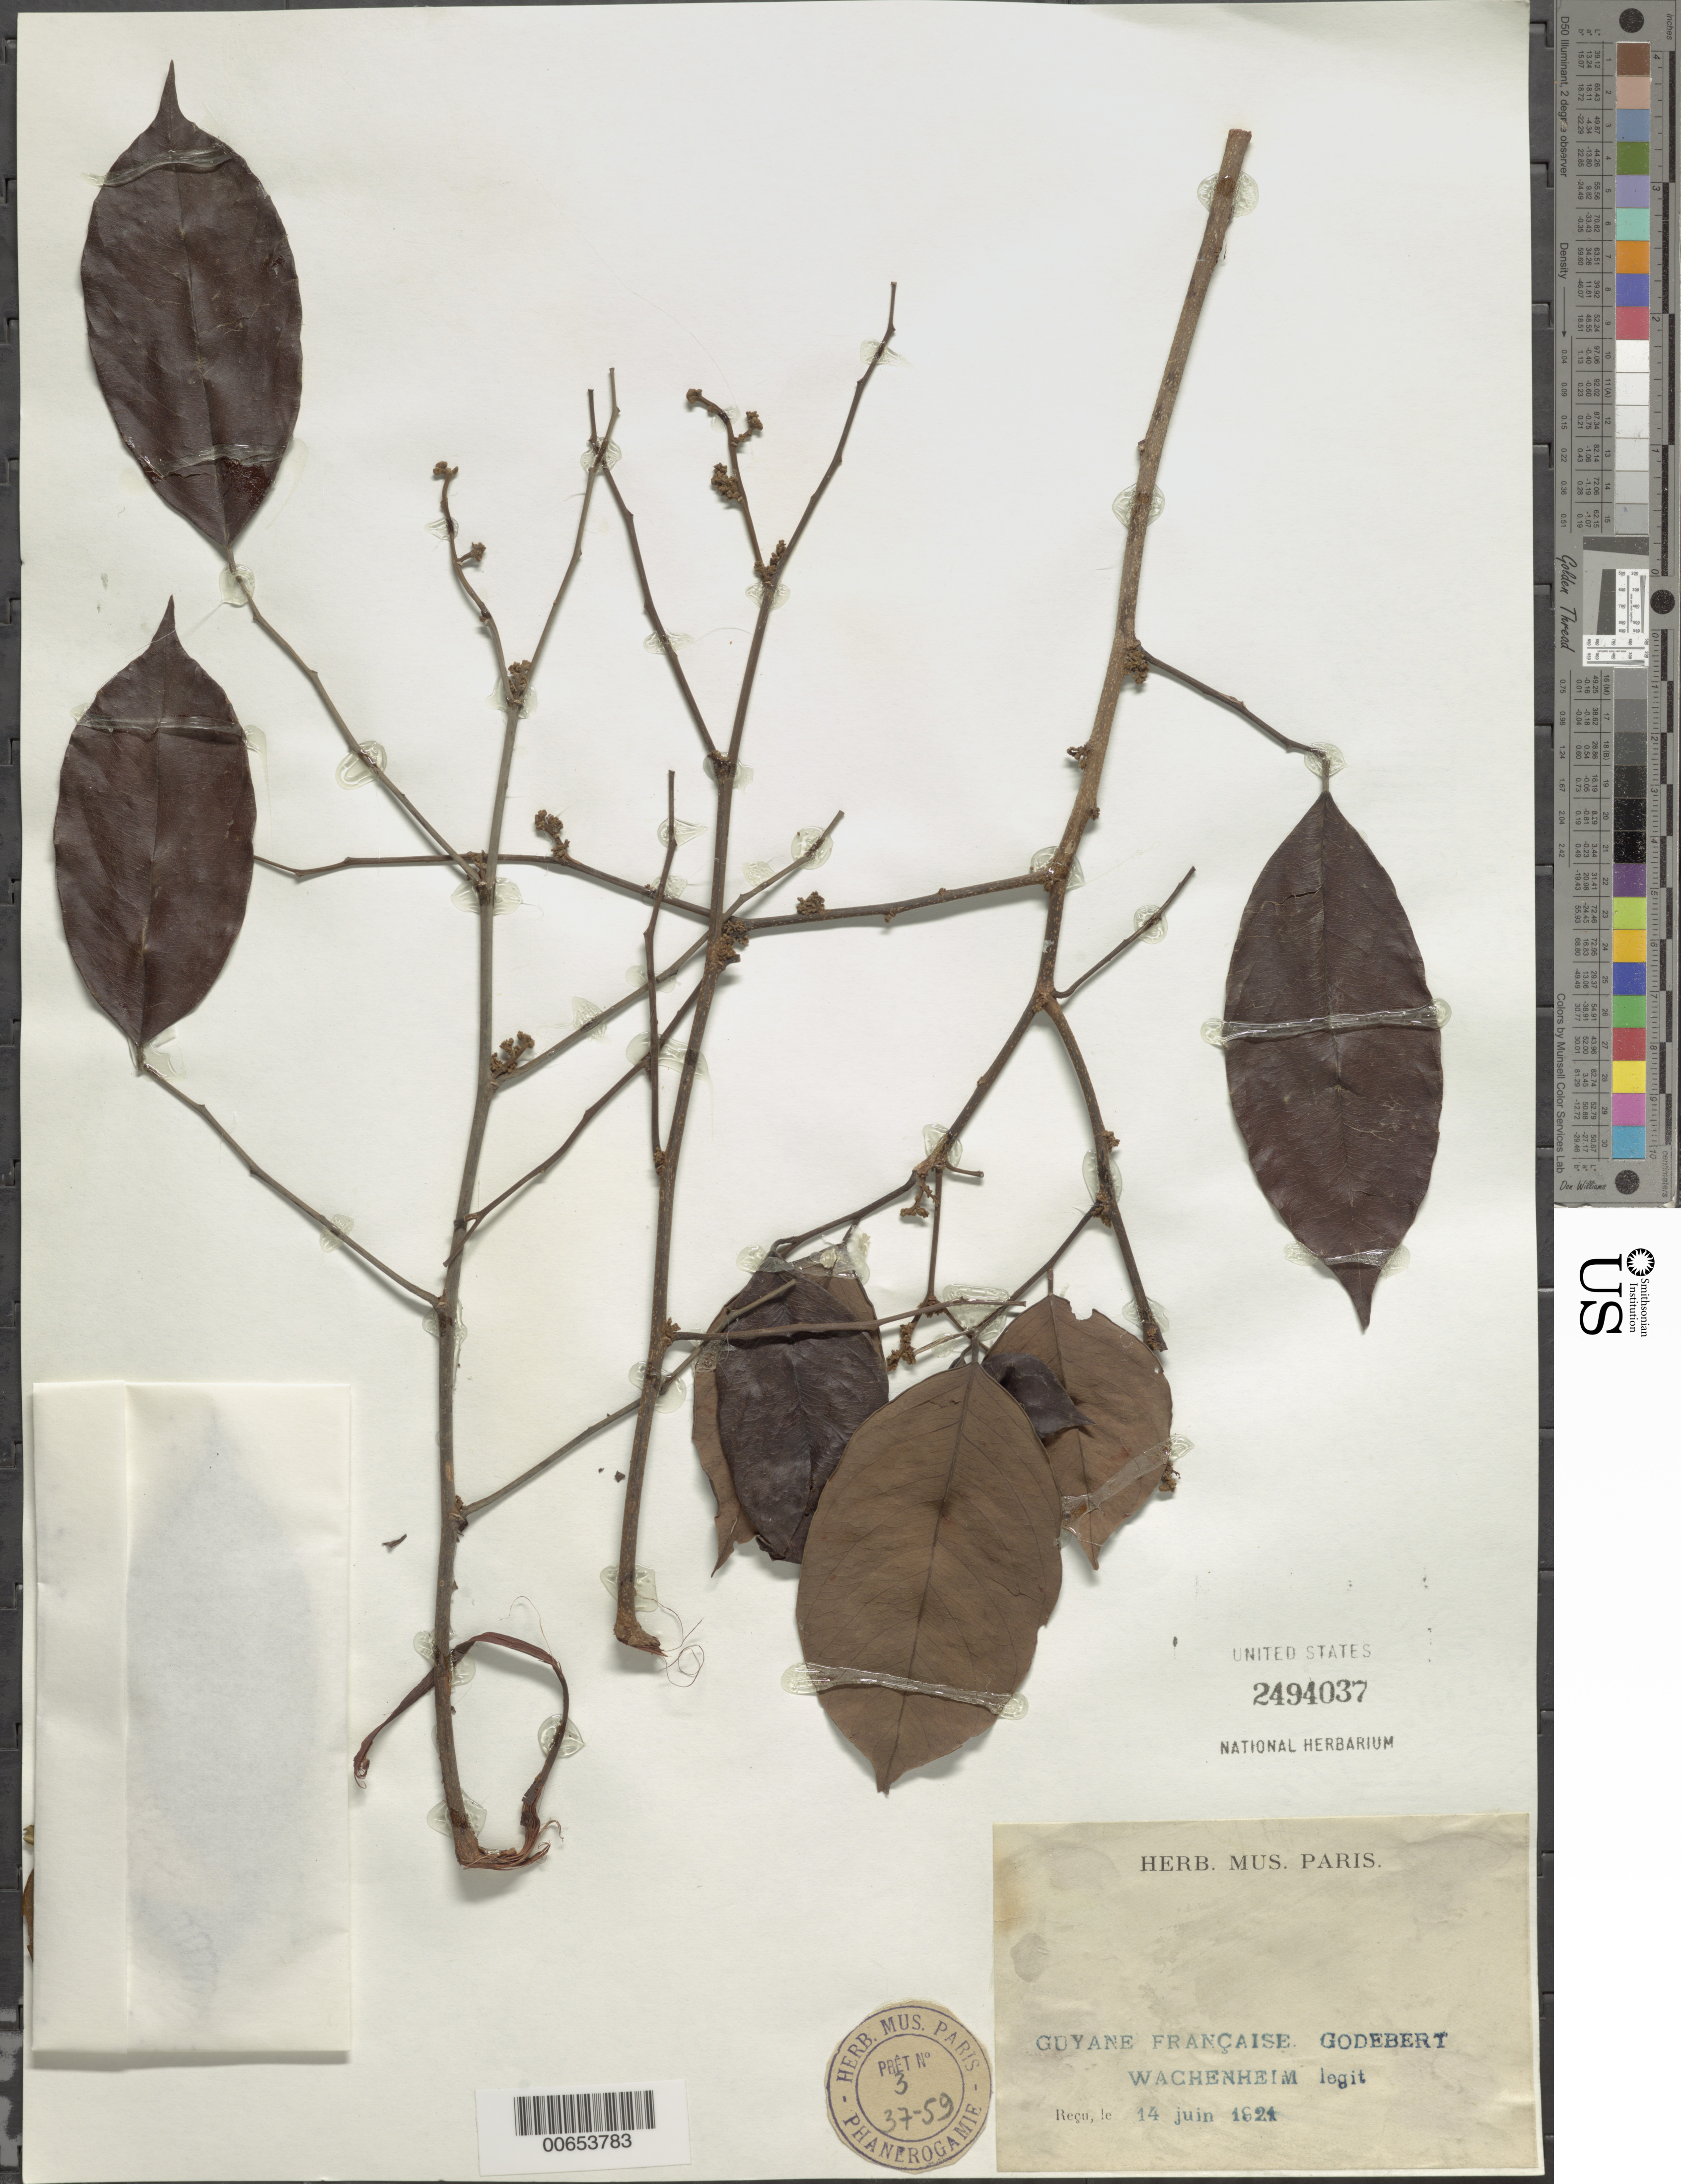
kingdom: Plantae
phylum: Tracheophyta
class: Magnoliopsida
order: Fabales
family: Fabaceae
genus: Dalbergia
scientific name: Dalbergia sp.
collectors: G. Wachenheim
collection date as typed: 14-Jun-24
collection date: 1924-06-14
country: French Guiana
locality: Godebert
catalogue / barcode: US 2494037